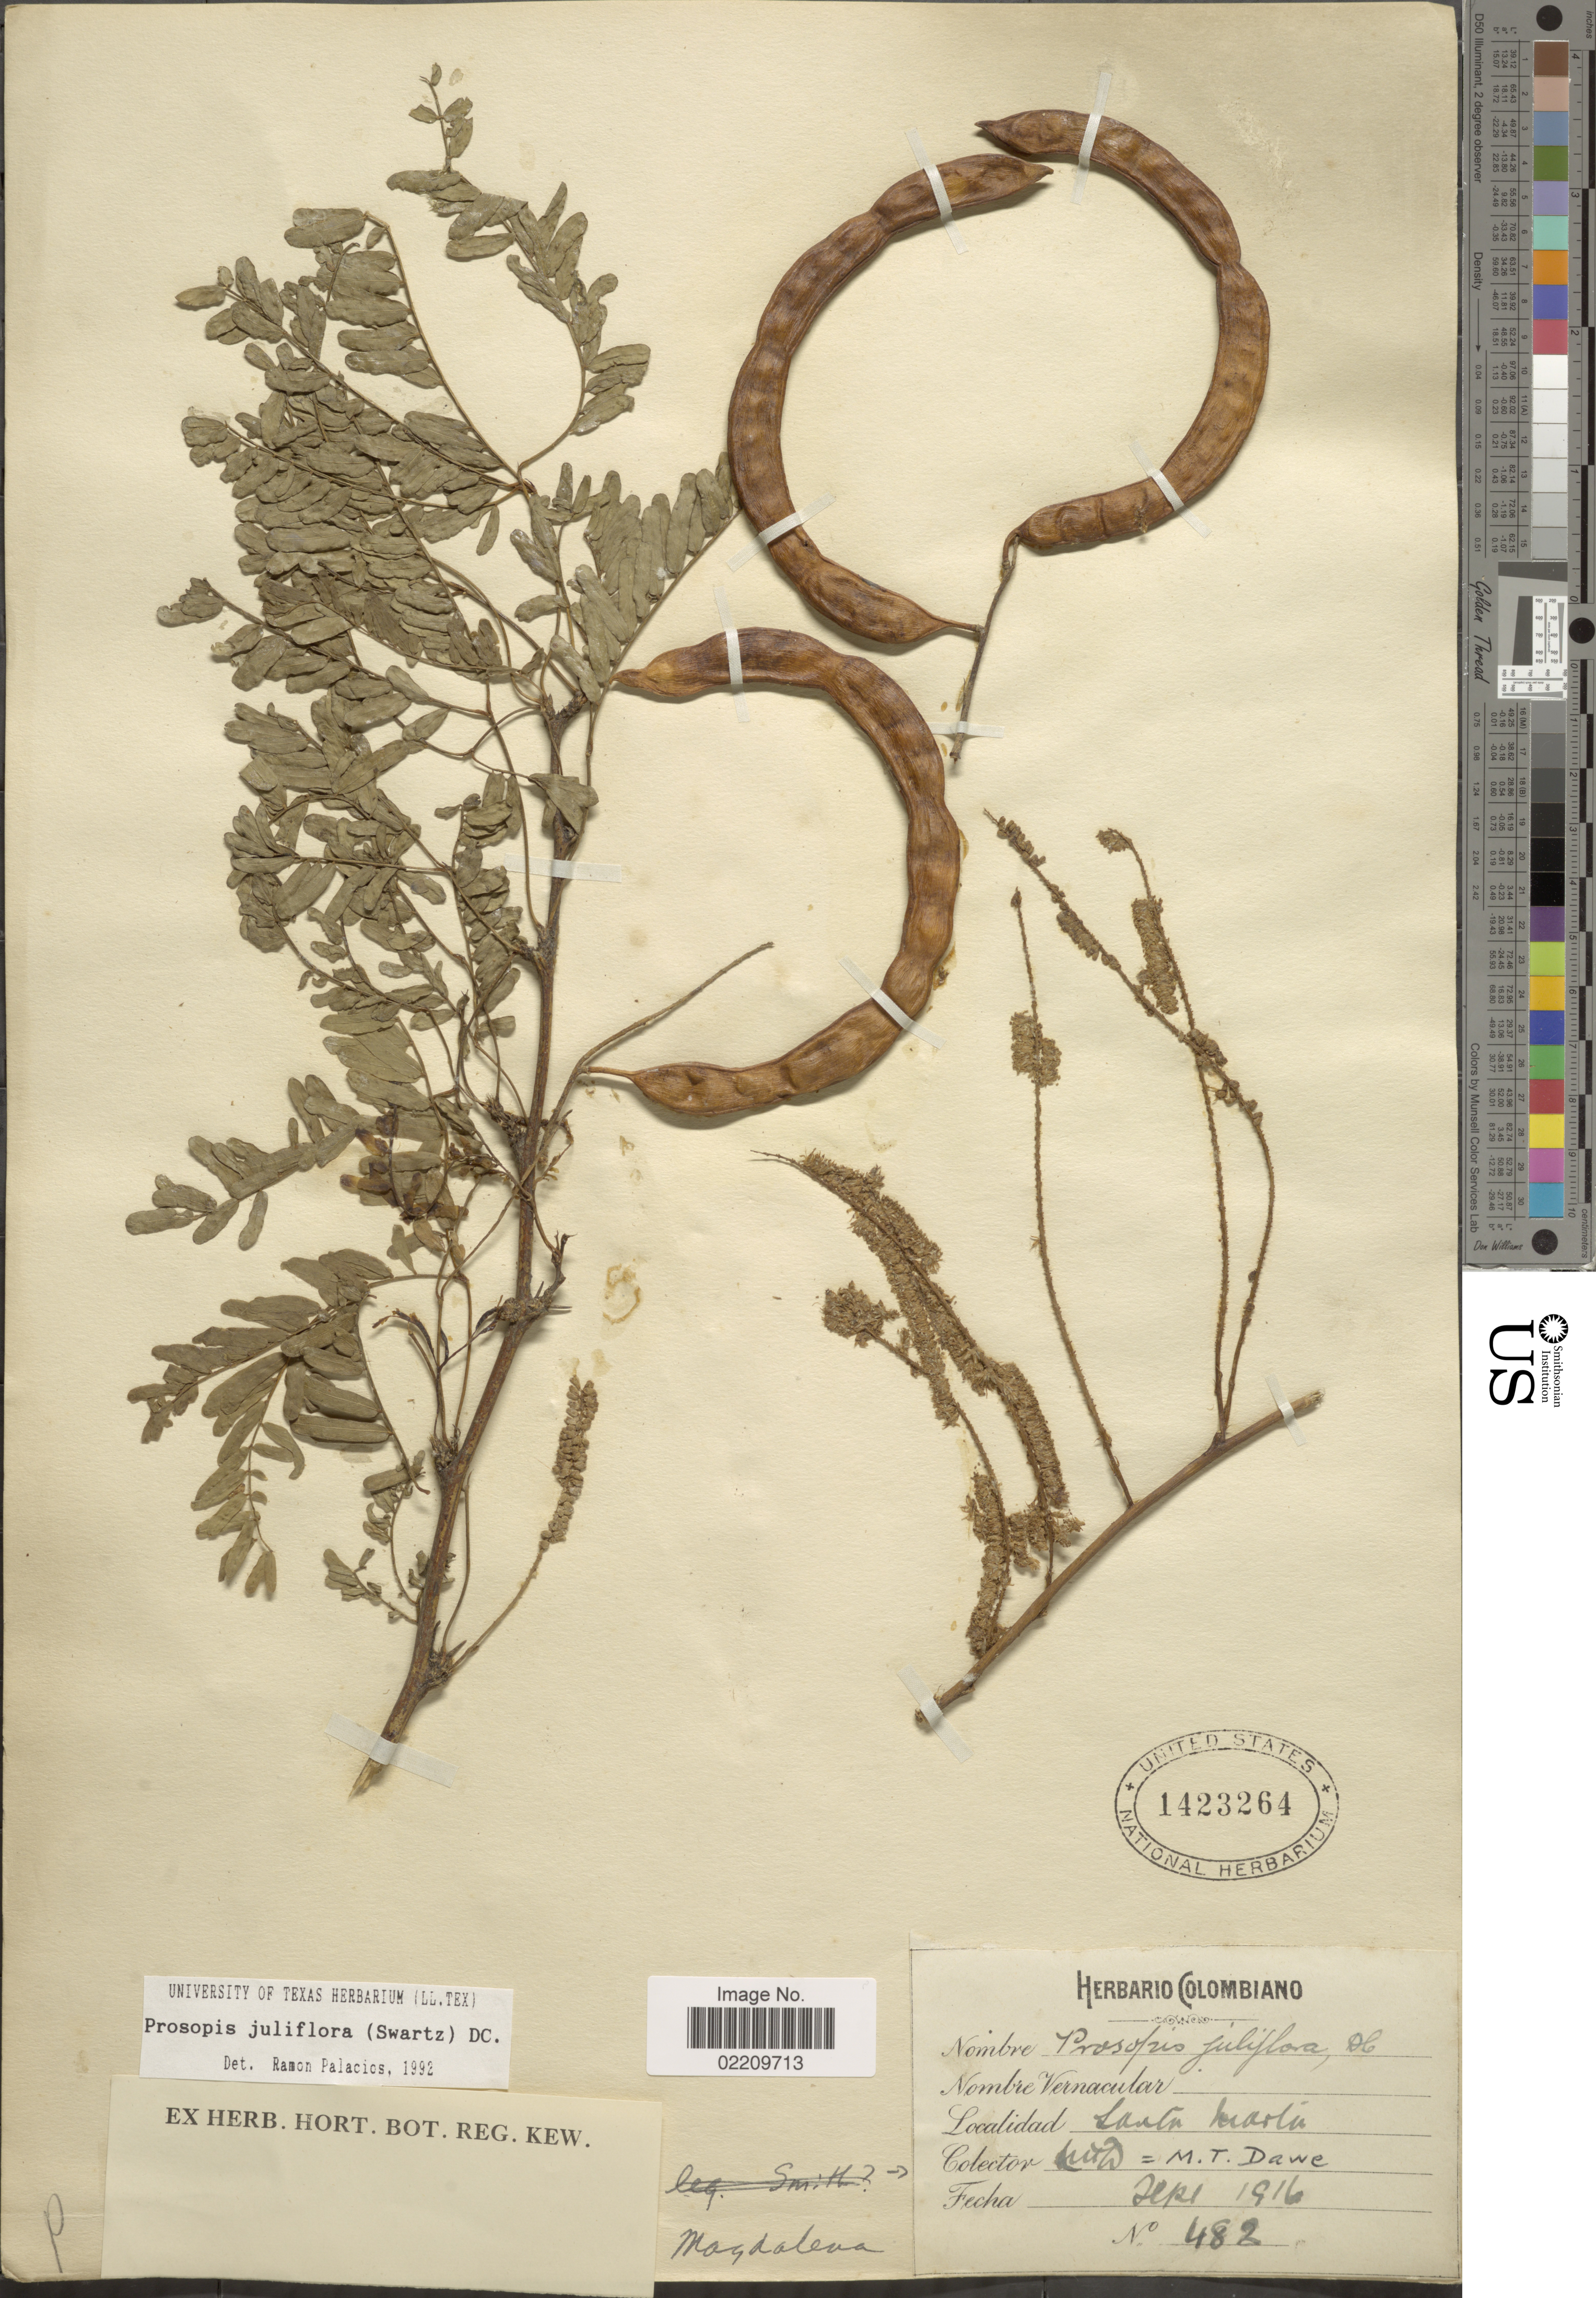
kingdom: Plantae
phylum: Tracheophyta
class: Magnoliopsida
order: Fabales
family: Fabaceae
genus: Neltuma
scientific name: Neltuma juliflora var. juliflora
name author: (Sw.) Raf.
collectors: M. T. Dawe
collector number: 482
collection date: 1916-09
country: Colombia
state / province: Magdalena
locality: Santa Marta.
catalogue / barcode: US 1423264